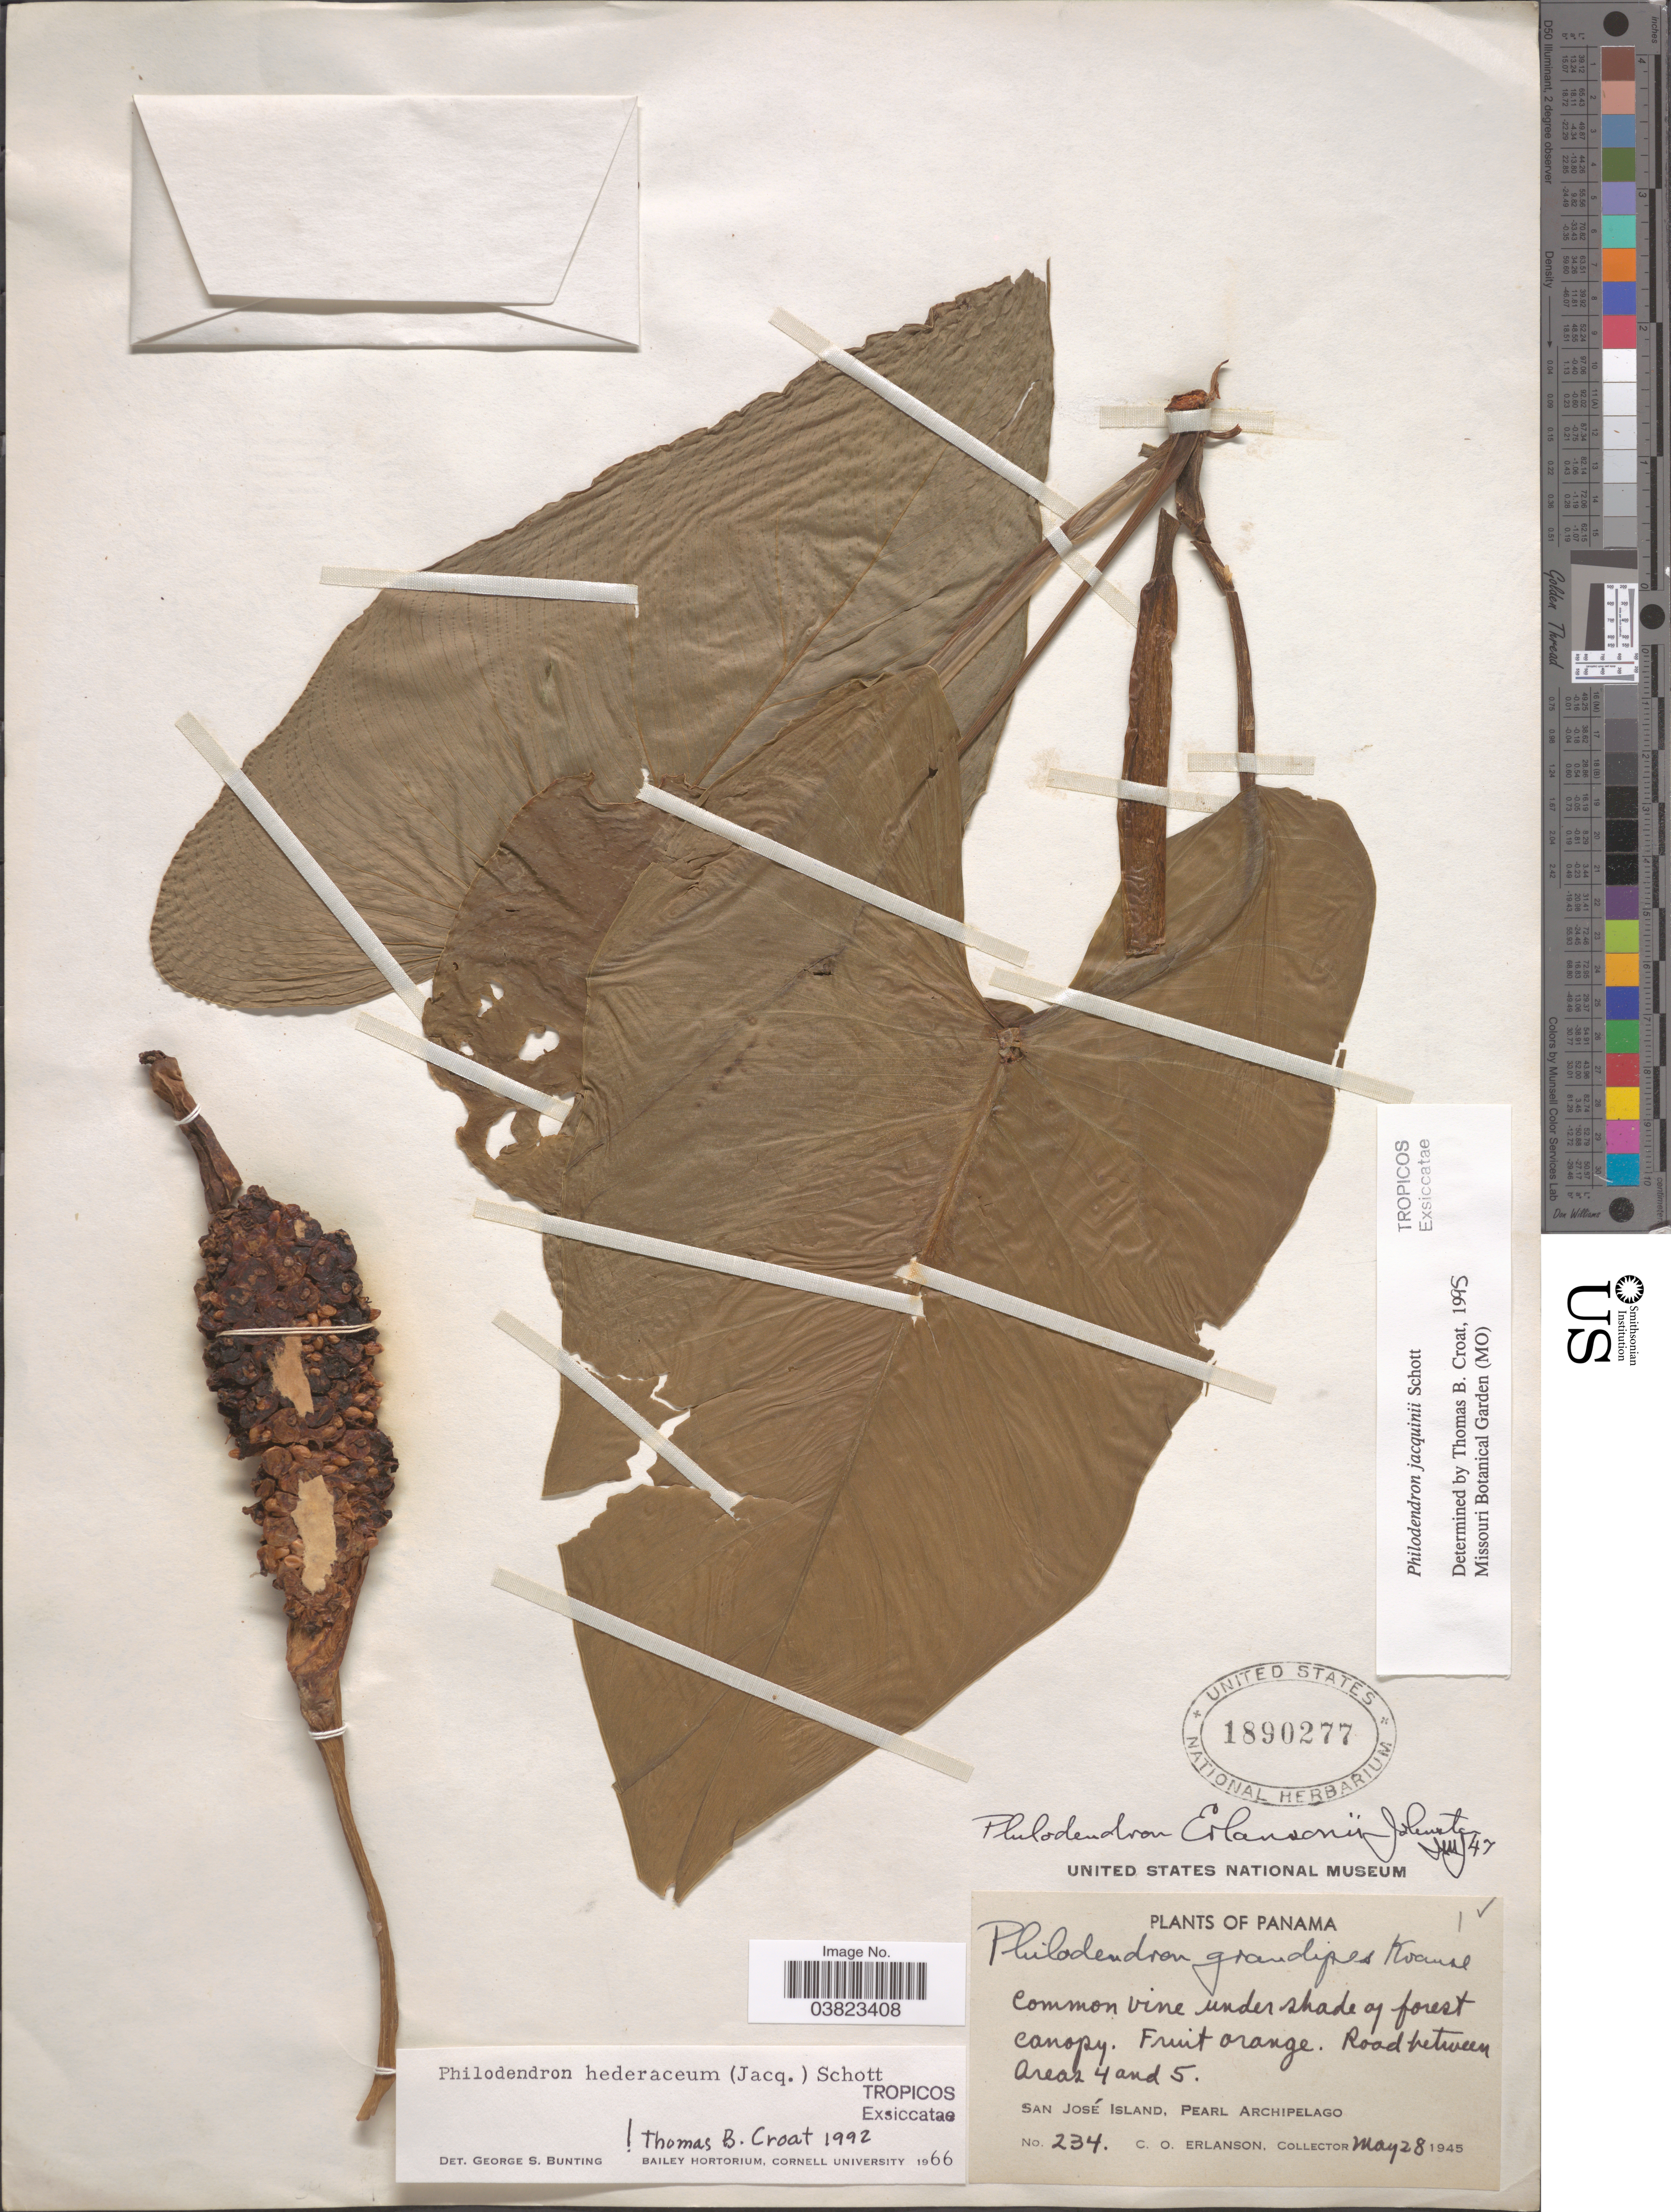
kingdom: Plantae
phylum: Tracheophyta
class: Liliopsida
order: Alismatales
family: Araceae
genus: Philodendron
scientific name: Philodendron jacquinii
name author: Schott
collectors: C. O. Erlanson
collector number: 234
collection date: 1945-05-28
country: Panama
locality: Road between Areas 4 and 5. San José Island, Pearl Archipelago.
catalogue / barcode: US 1890277